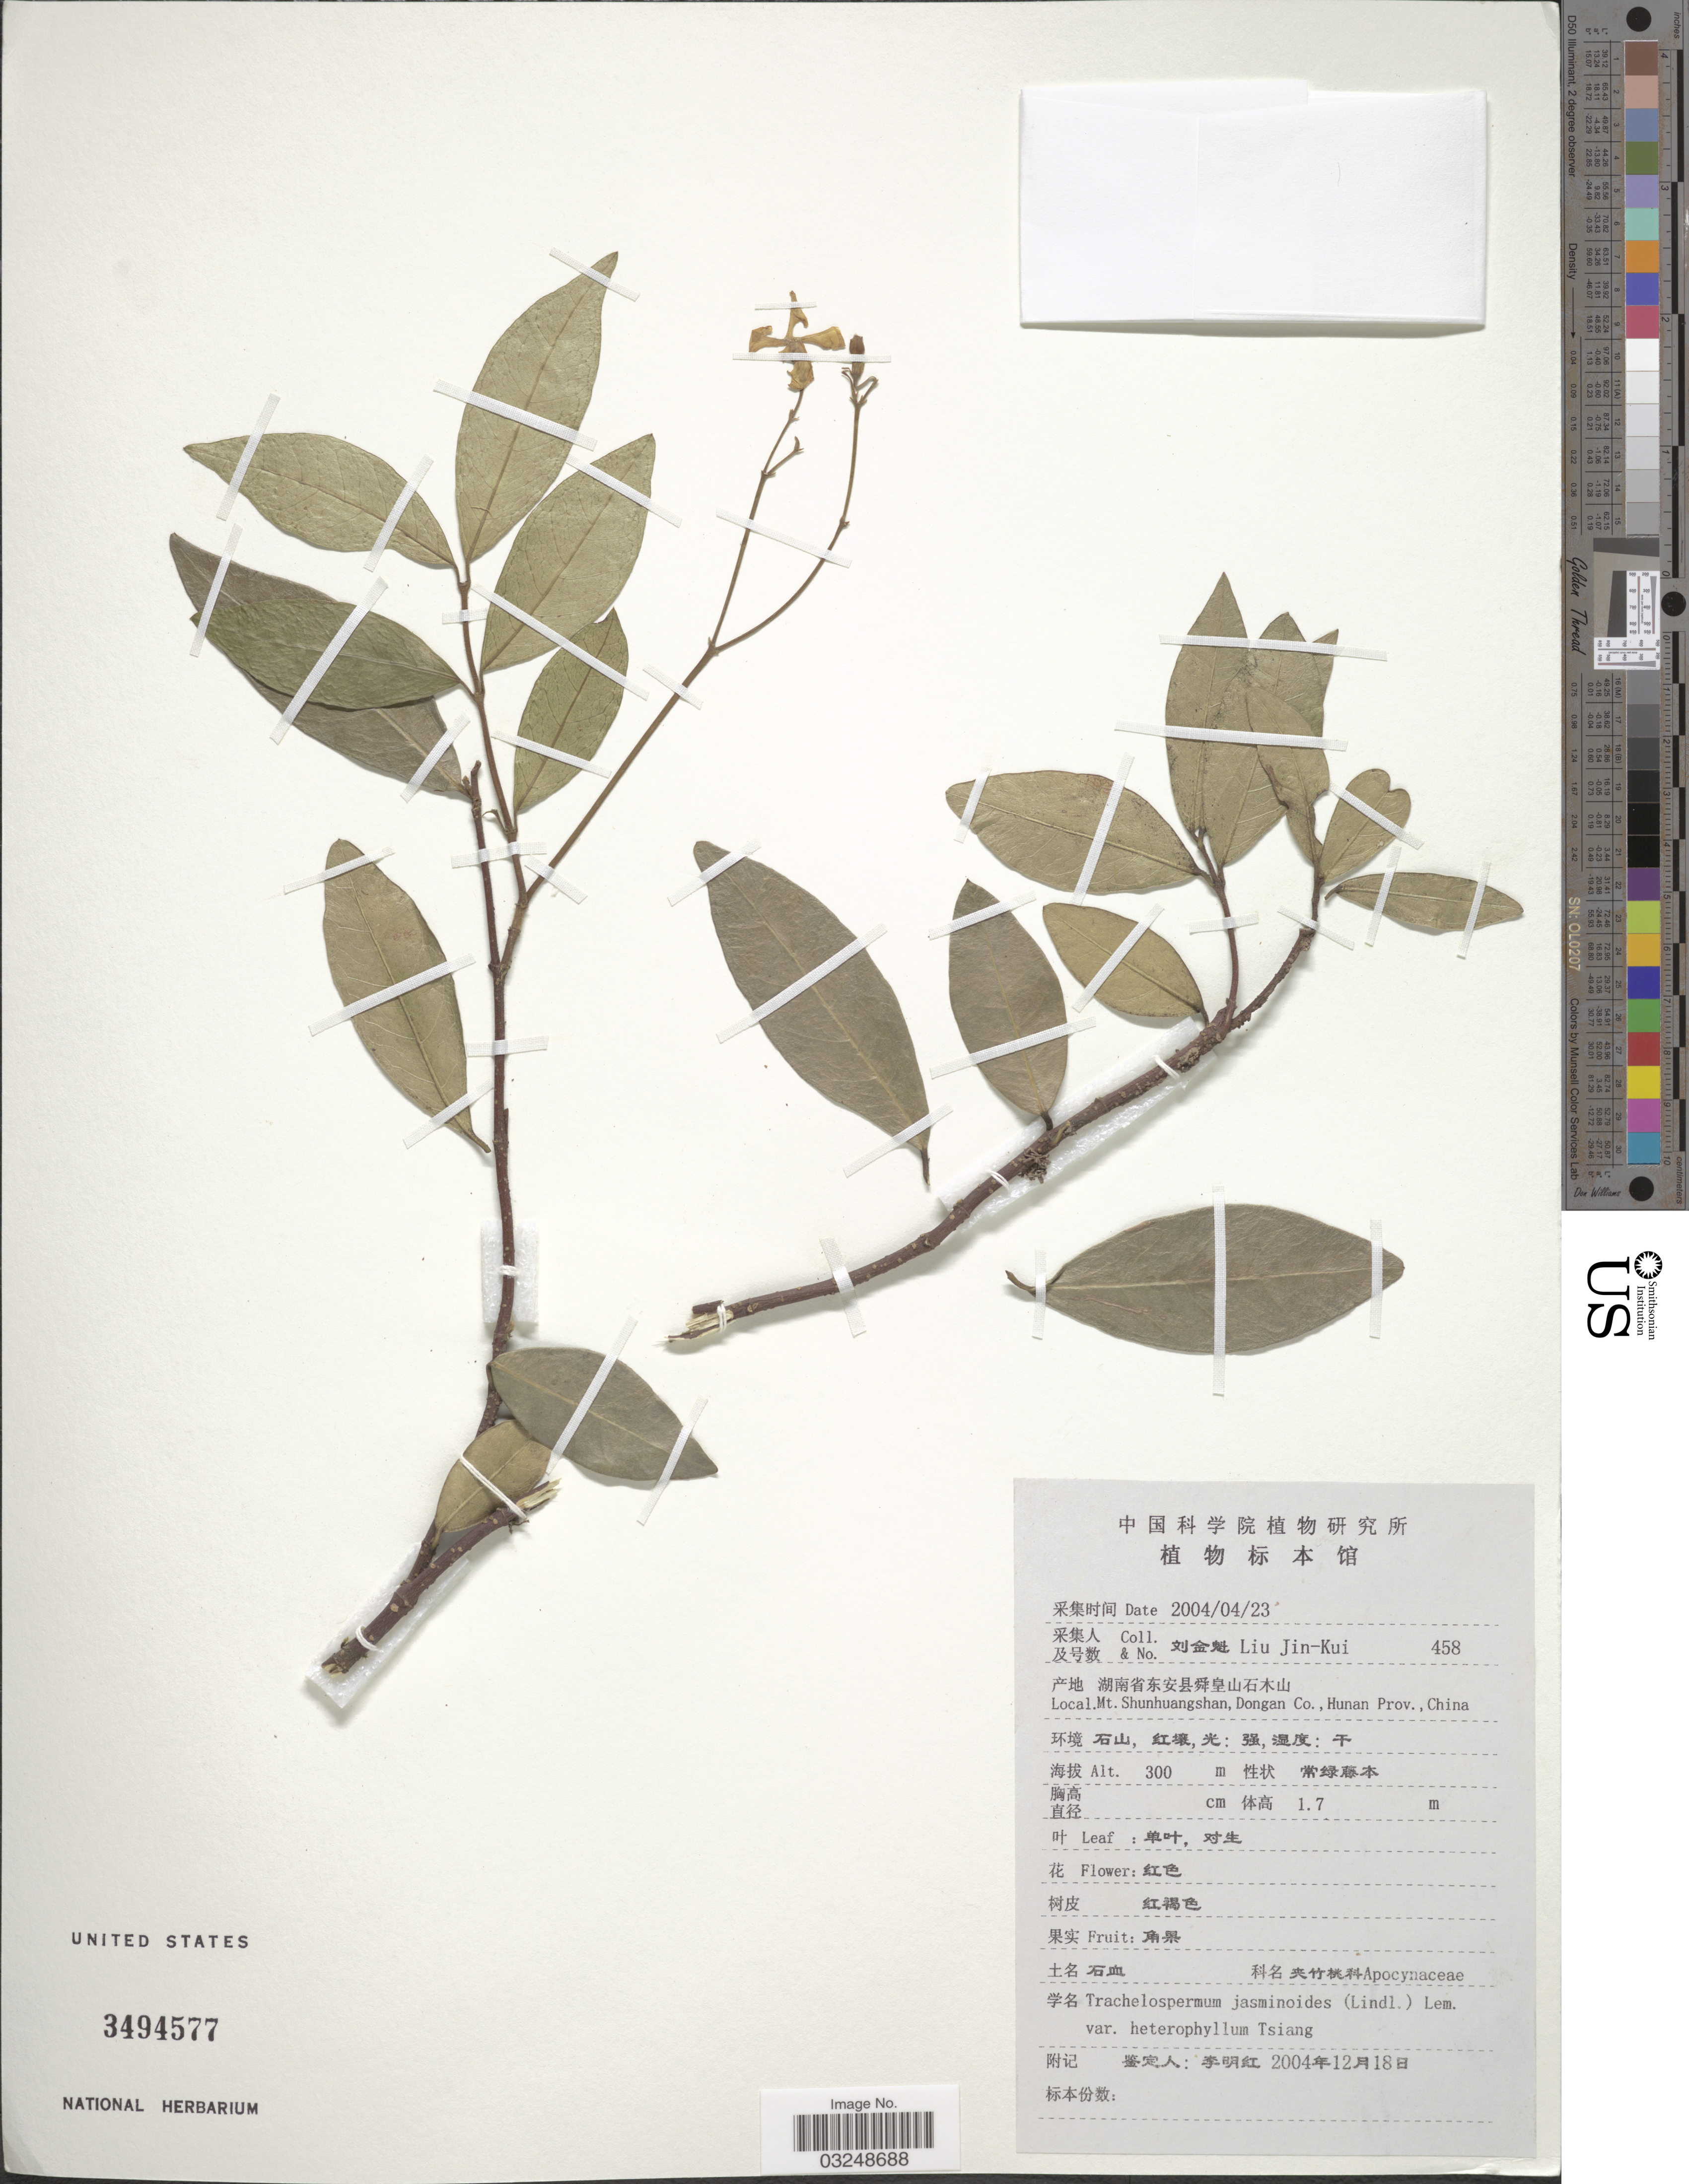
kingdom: Plantae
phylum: Tracheophyta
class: Magnoliopsida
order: Gentianales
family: Apocynaceae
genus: Trachelospermum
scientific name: Trachelospermum jasminoides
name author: (Lindl.) Lem.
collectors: Liu Jin-Kui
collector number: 458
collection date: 2004-04-23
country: China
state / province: Hubei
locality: Mt. Shunhuangshan, Dongan Co., Hunan Prov.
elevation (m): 300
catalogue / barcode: US 3494577